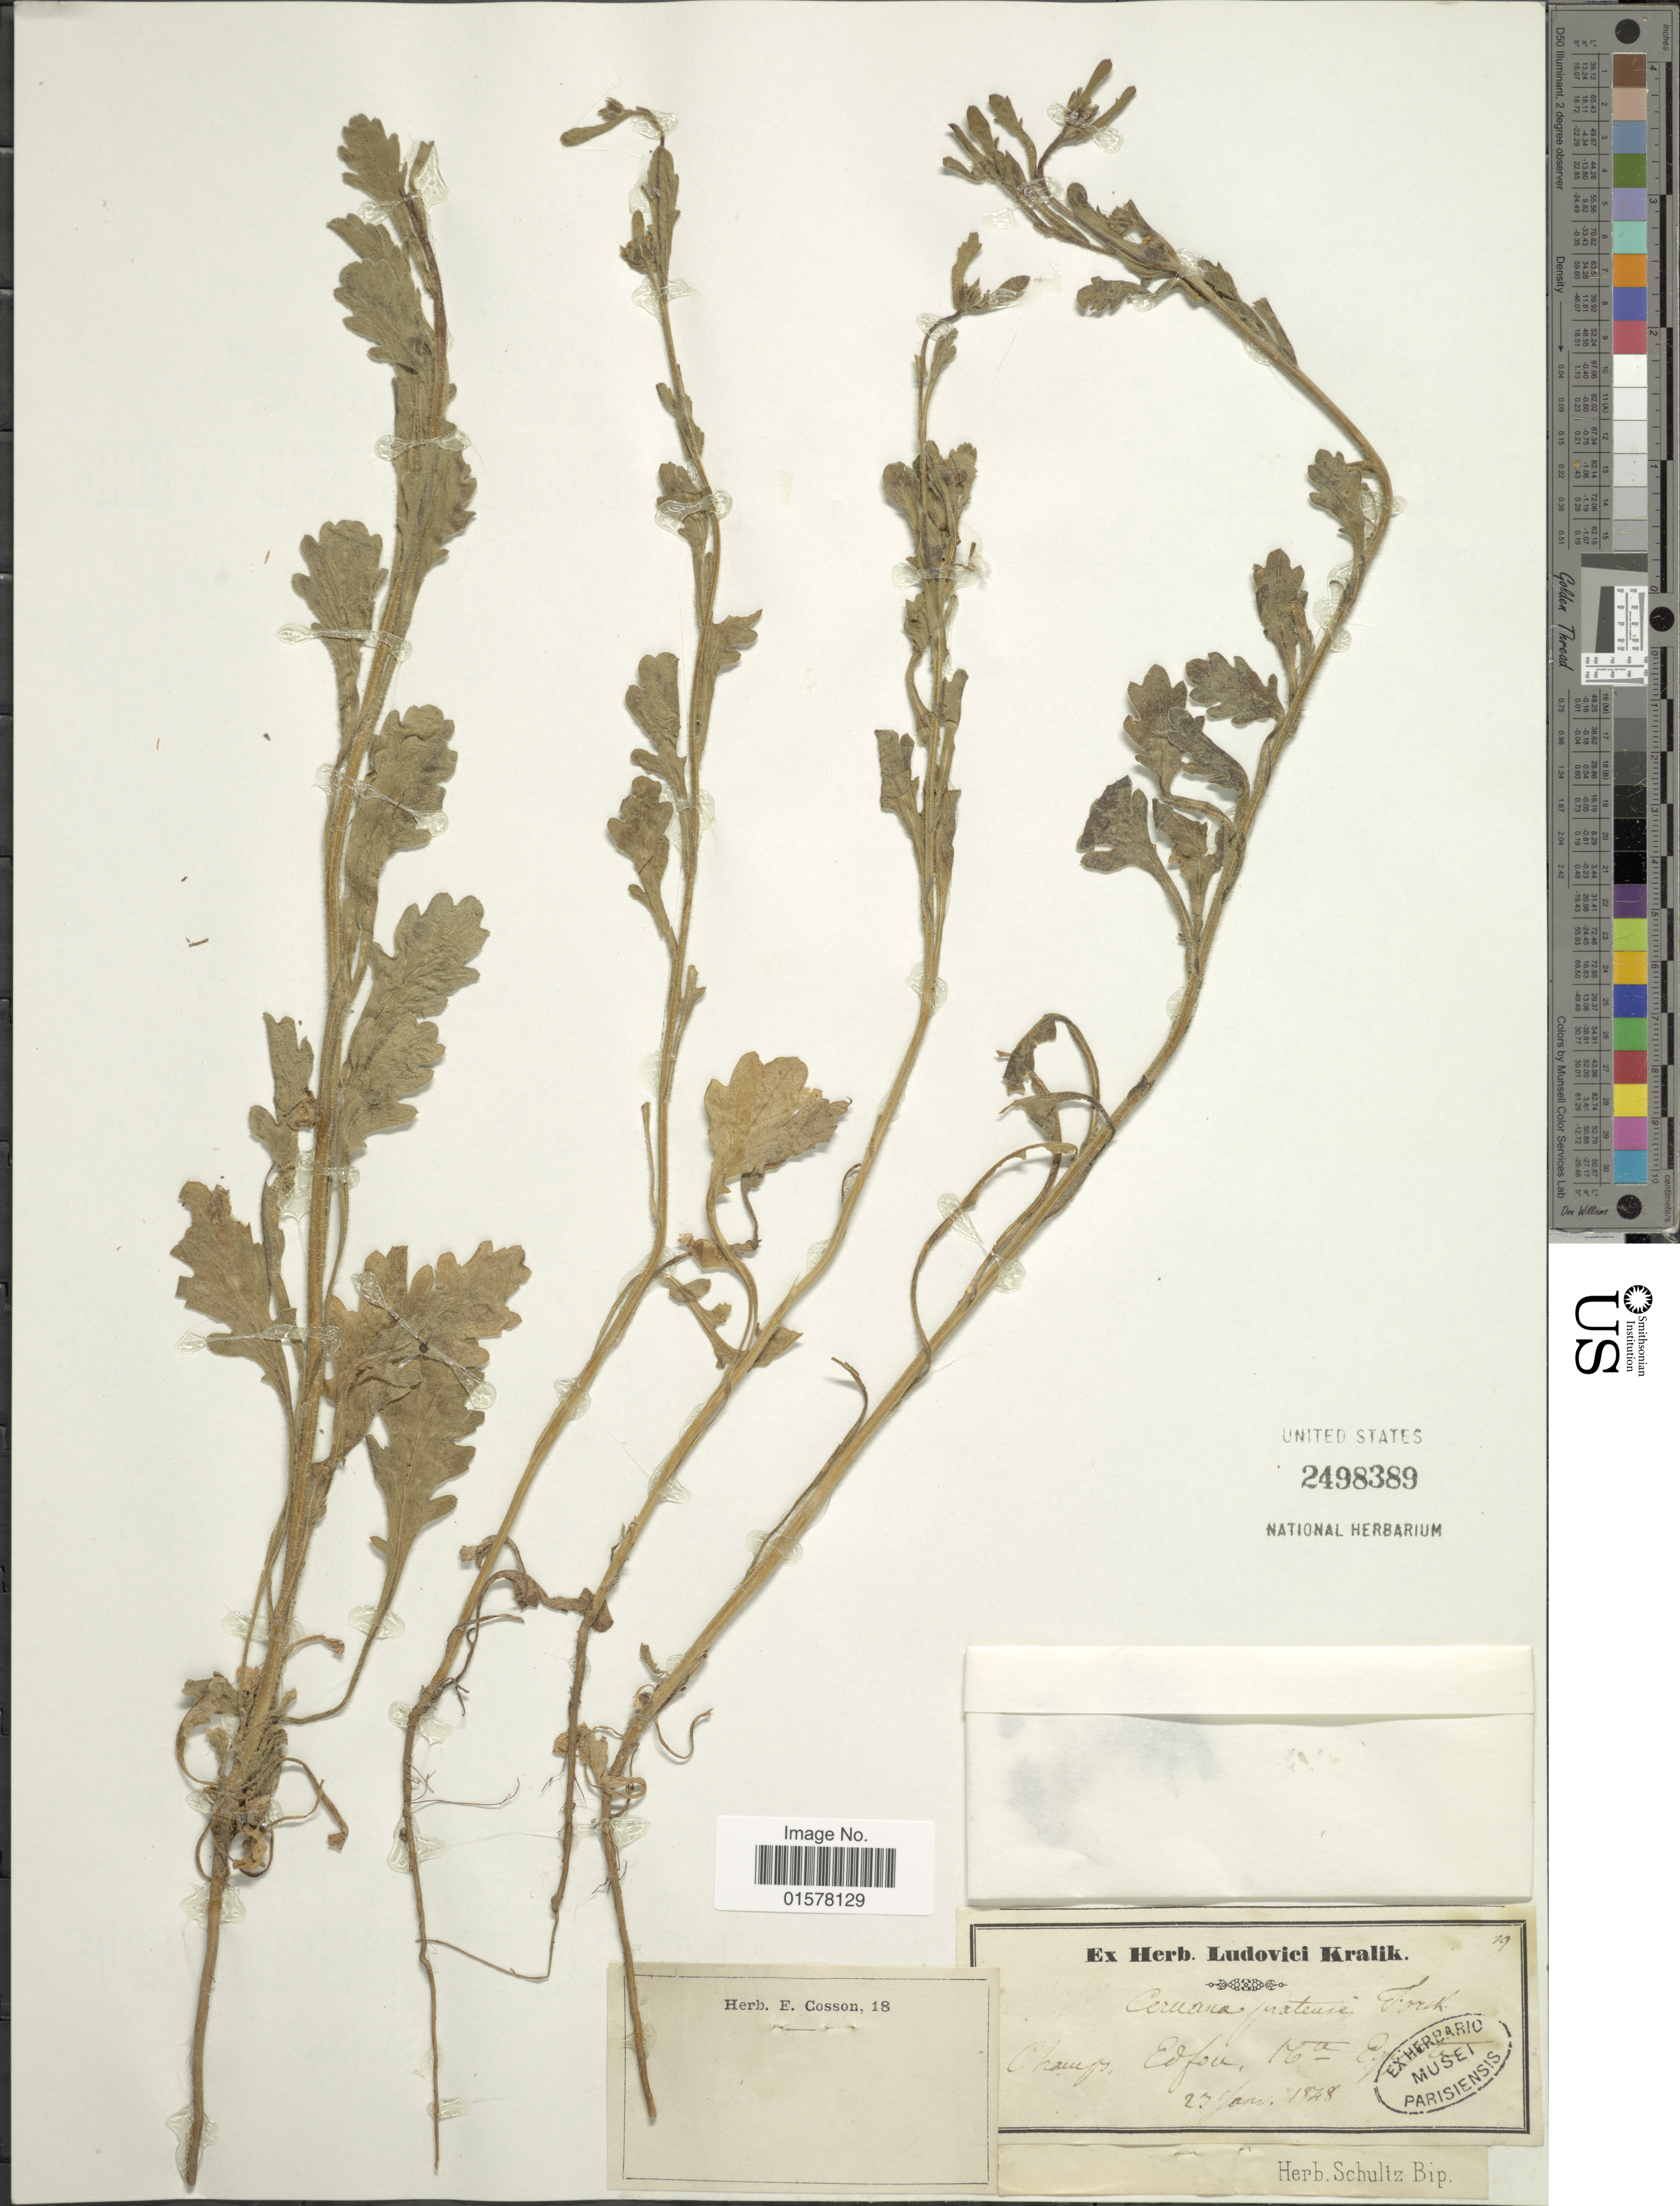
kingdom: Plantae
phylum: Tracheophyta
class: Magnoliopsida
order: Asterales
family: Asteraceae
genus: Ceruana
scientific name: Ceruana pratensis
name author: Forssk.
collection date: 1848-01-23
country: Egypt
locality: Champs. Edfou. Mte. Egypte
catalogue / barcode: US 2498389